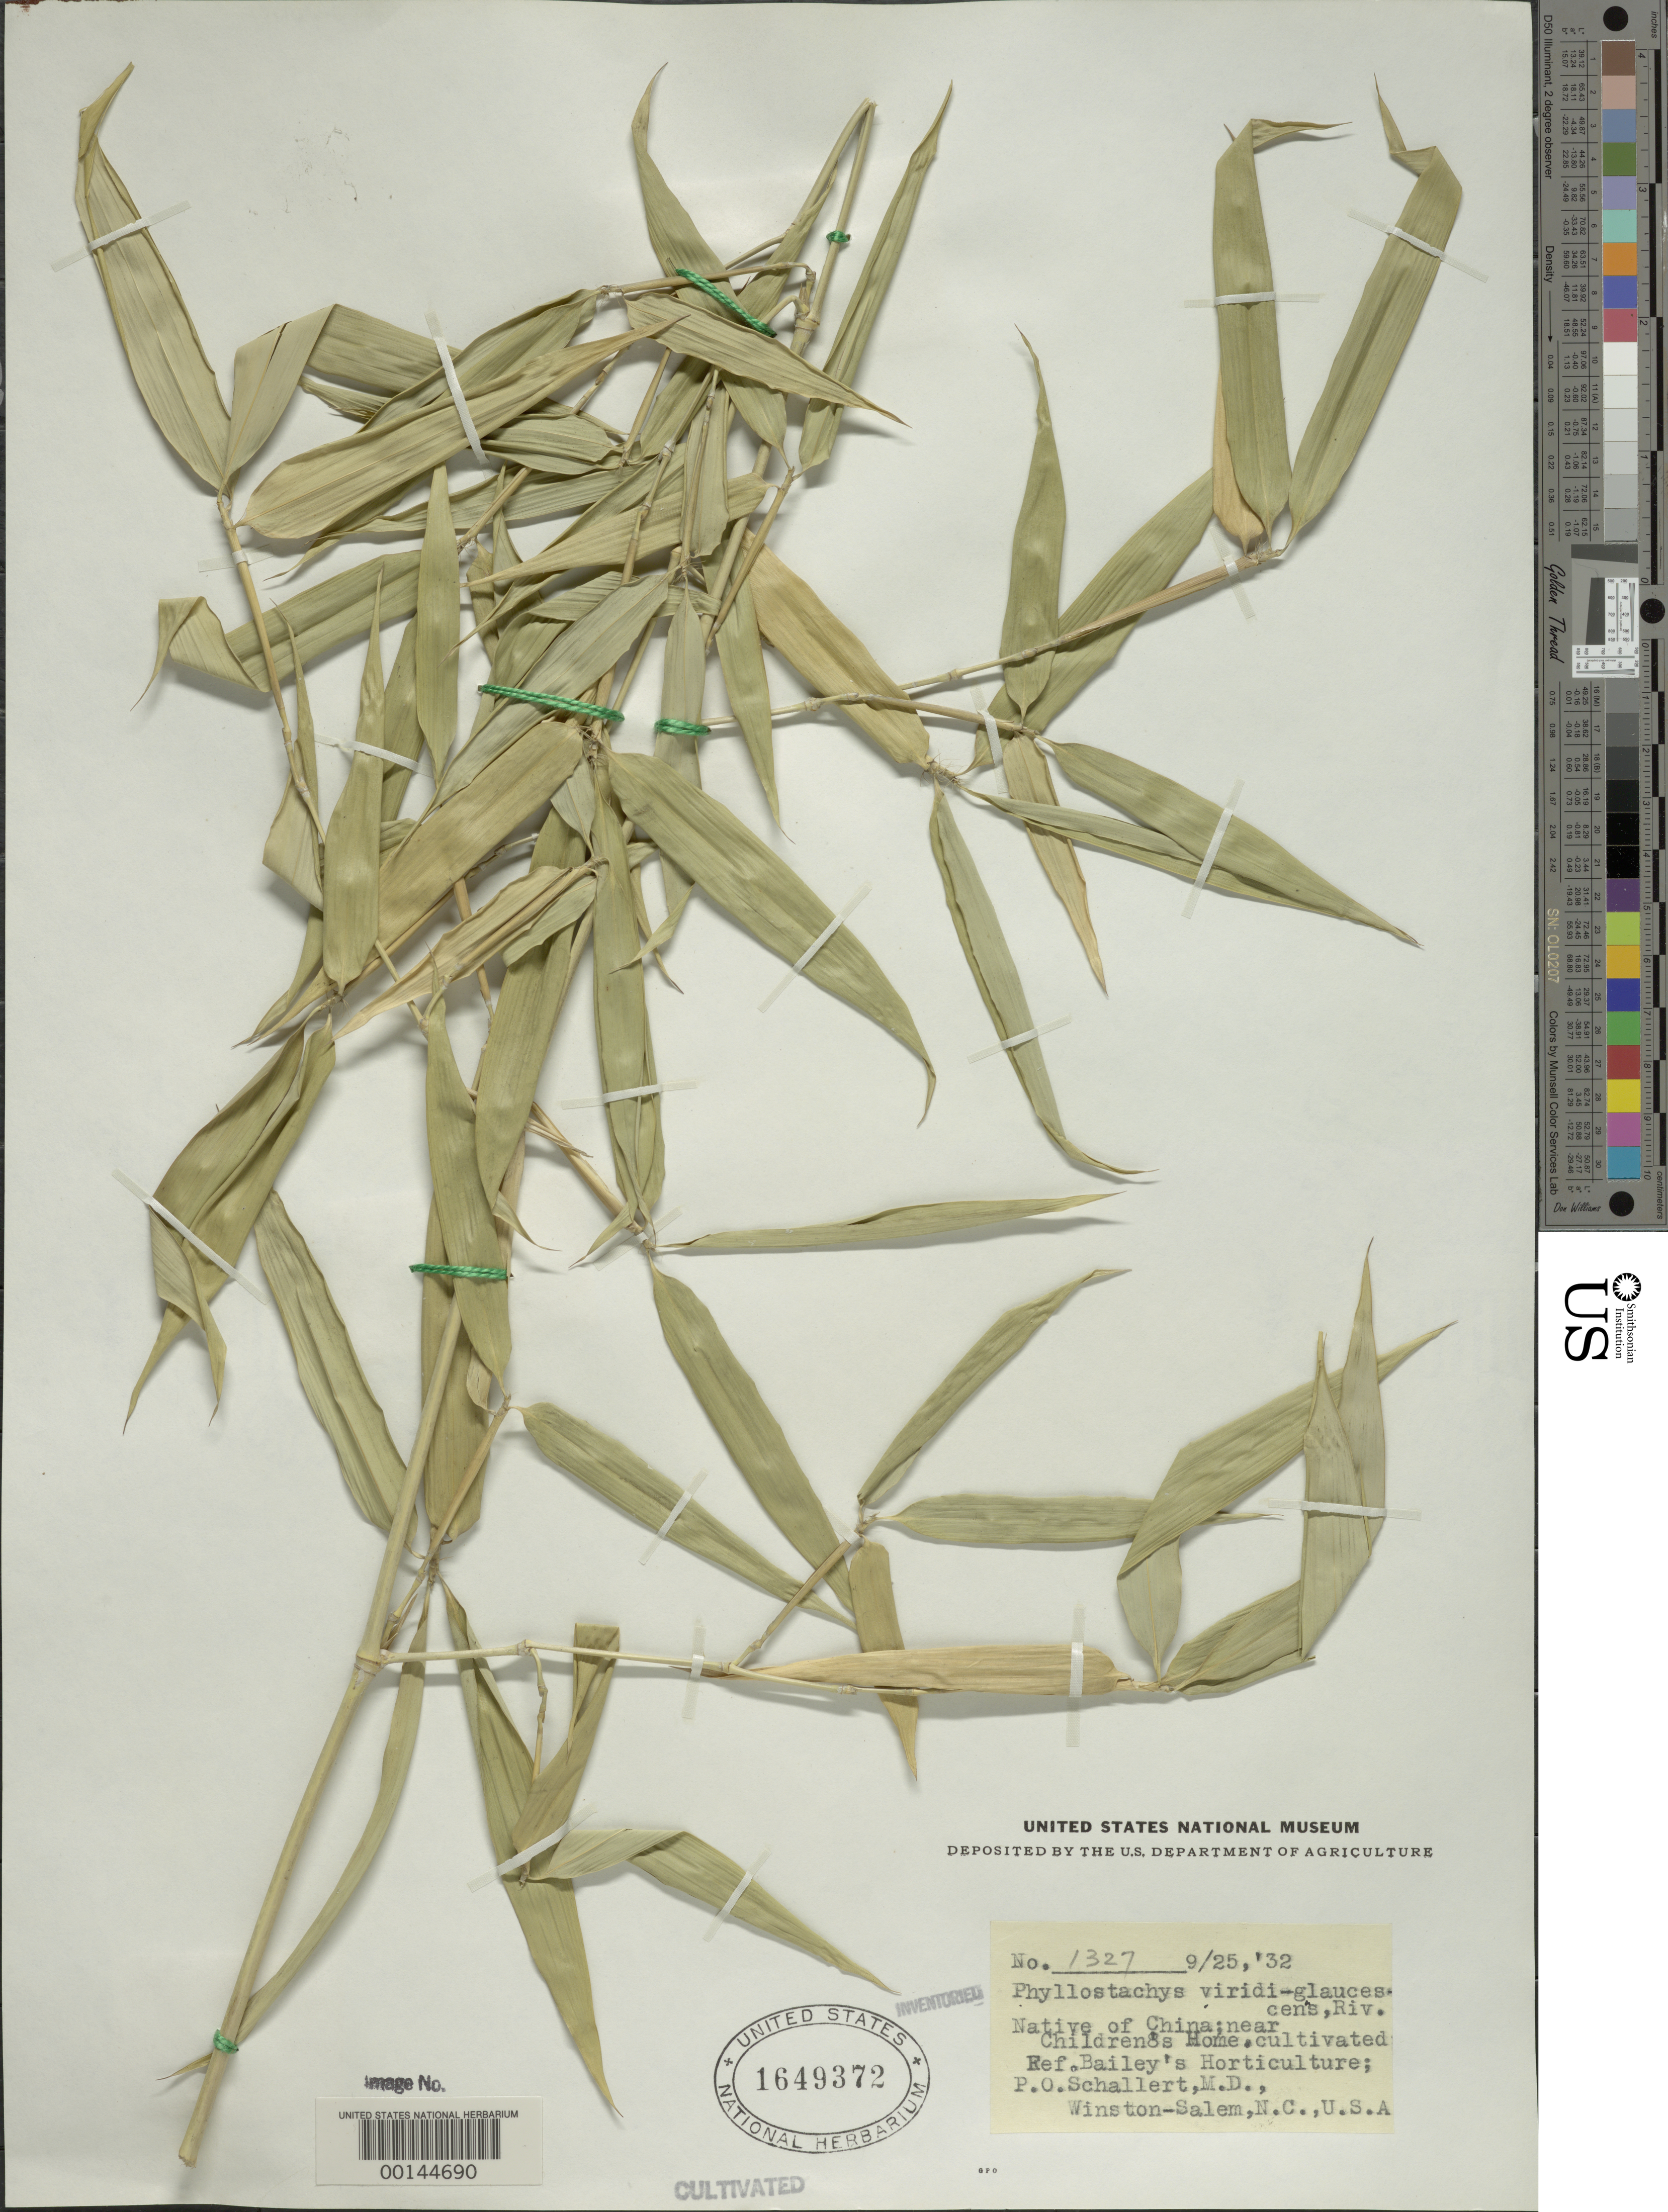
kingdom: Plantae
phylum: Tracheophyta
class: Liliopsida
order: Poales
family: Poaceae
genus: Phyllostachys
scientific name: Phyllostachys viridiglaucescens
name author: Rivière & C. Rivière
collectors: P. Schallert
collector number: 1327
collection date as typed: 25 Sep 1932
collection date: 1932-09-25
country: United States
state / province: North Carolina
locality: Winston-salem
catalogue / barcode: US 1649372